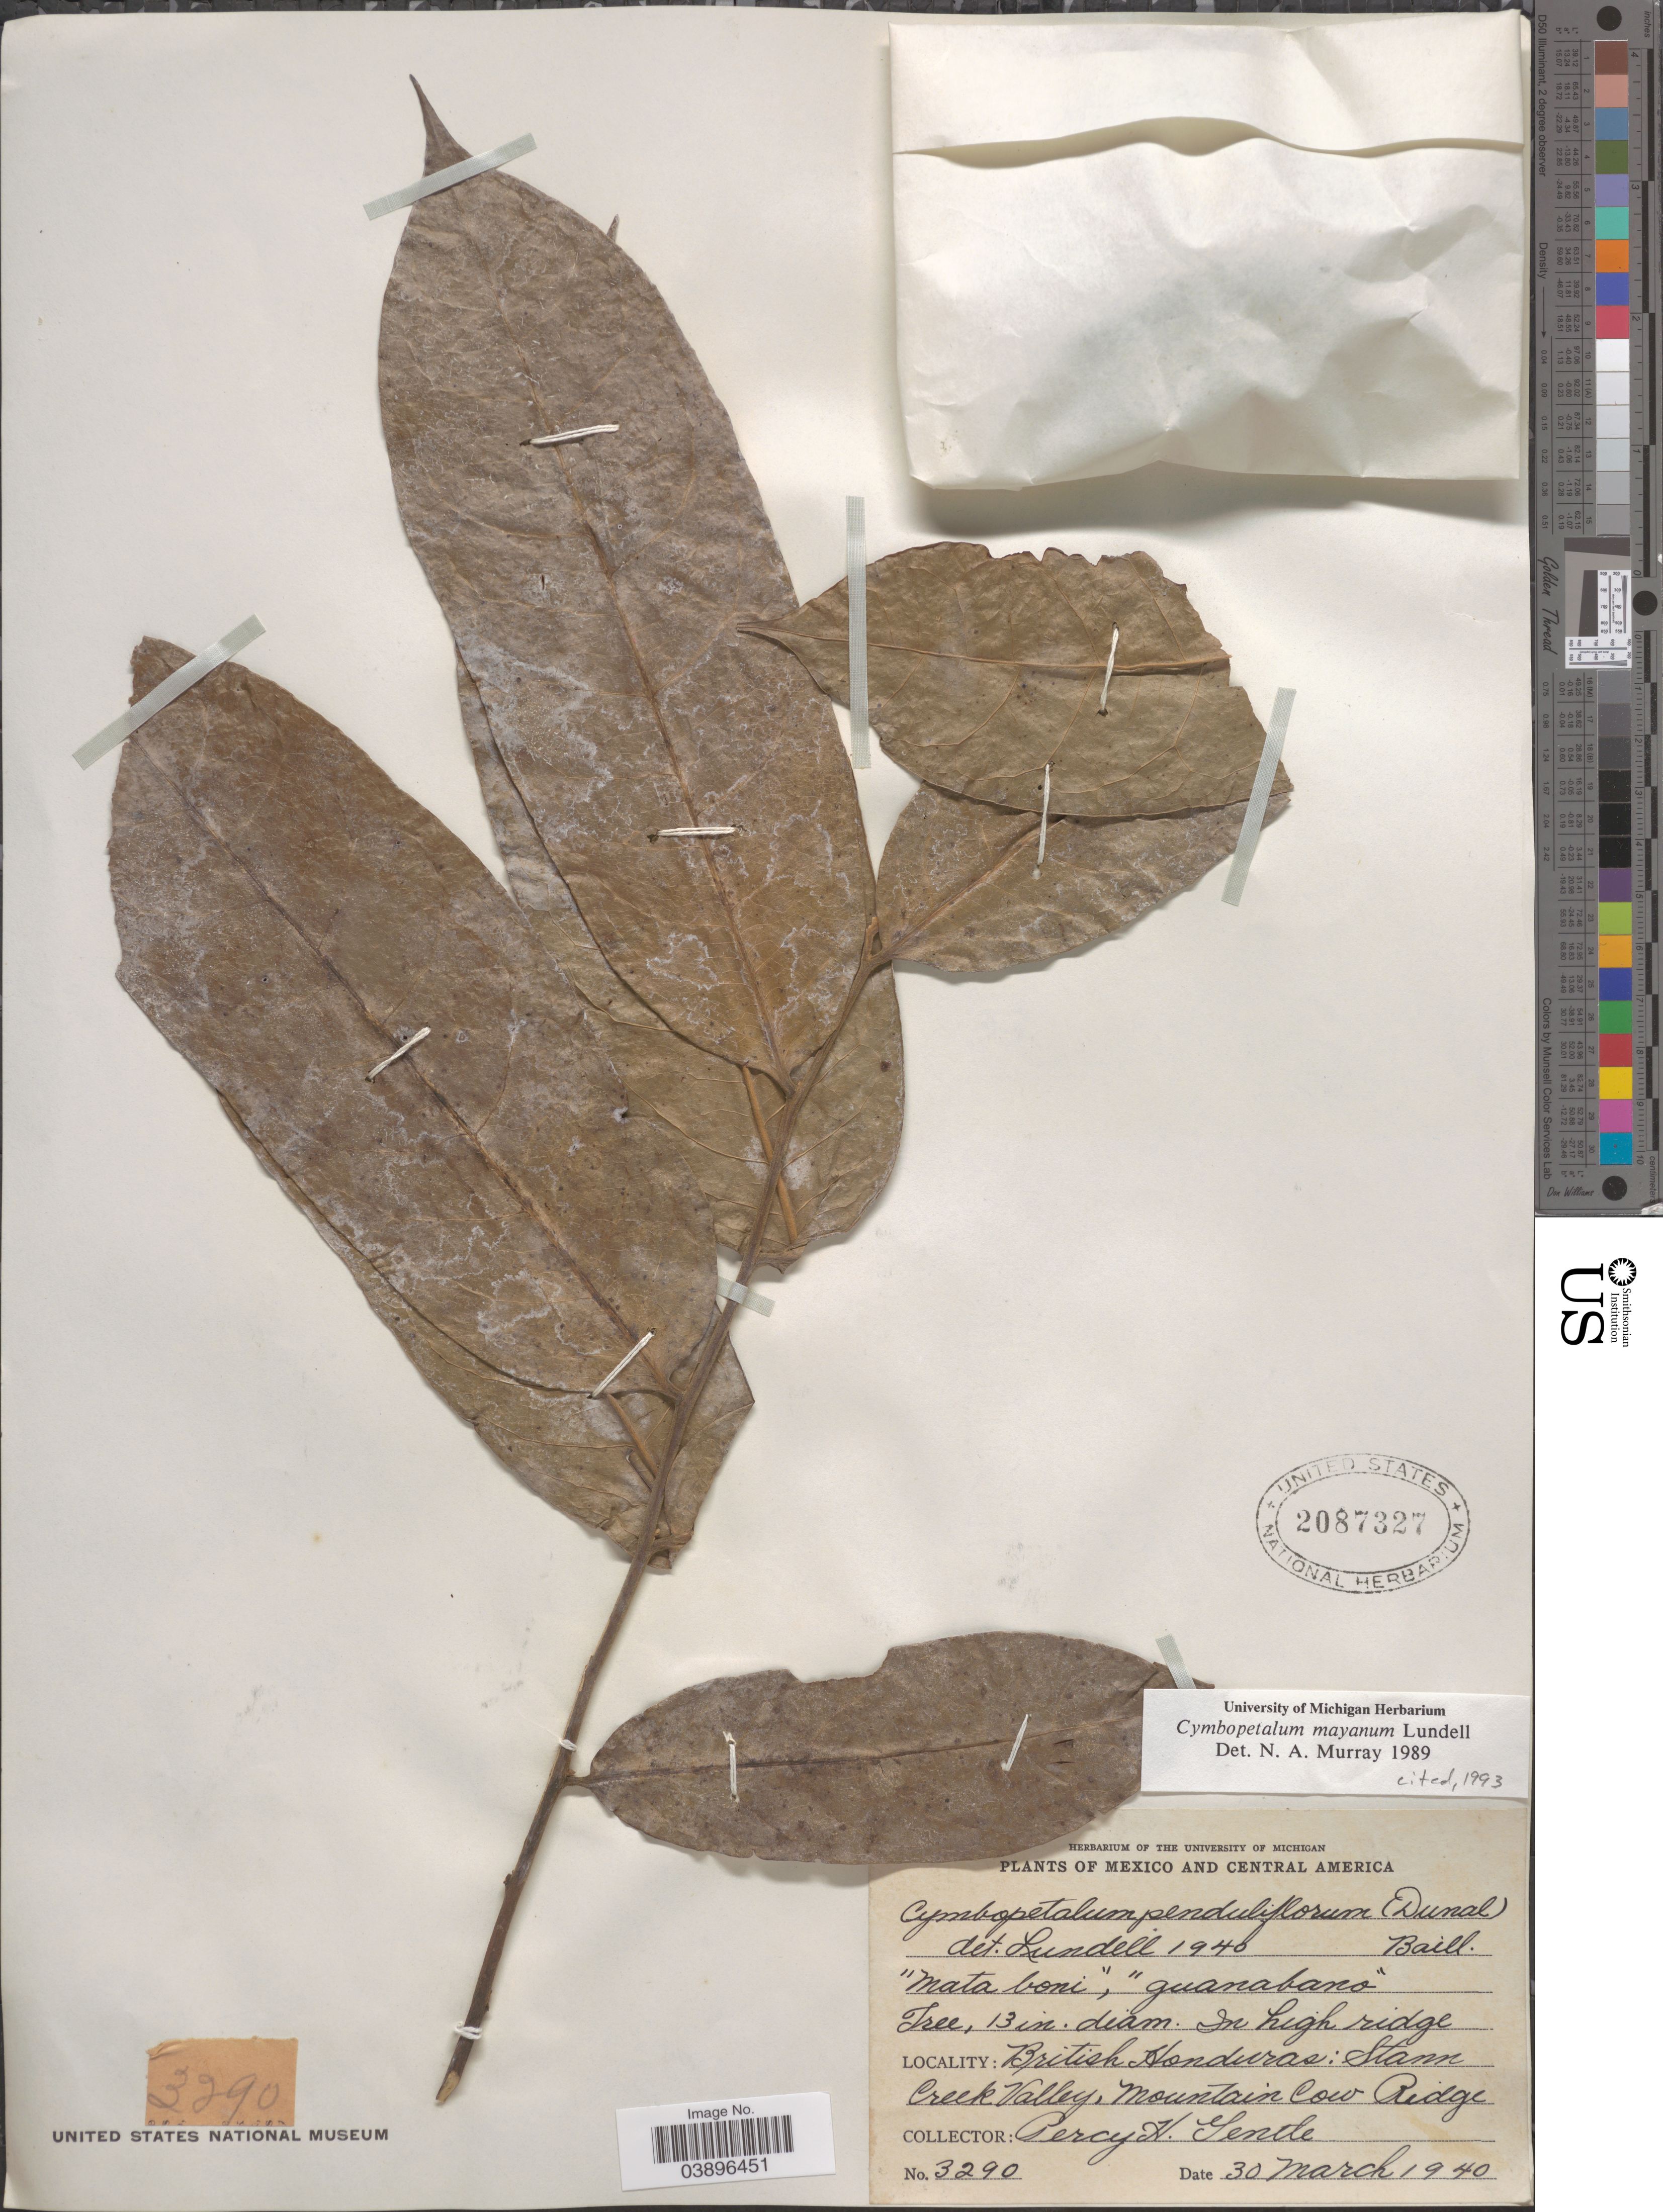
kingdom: Plantae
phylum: Tracheophyta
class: Magnoliopsida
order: Magnoliales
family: Annonaceae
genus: Cymbopetalum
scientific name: Cymbopetalum mayanum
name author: Lundell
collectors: P. H. Gentle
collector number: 3290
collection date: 1940-03-30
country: Belize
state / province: Stann Creek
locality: British Honduras: Stann Creek Valley, Mountain Cow Ridge.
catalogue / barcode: US 2087327